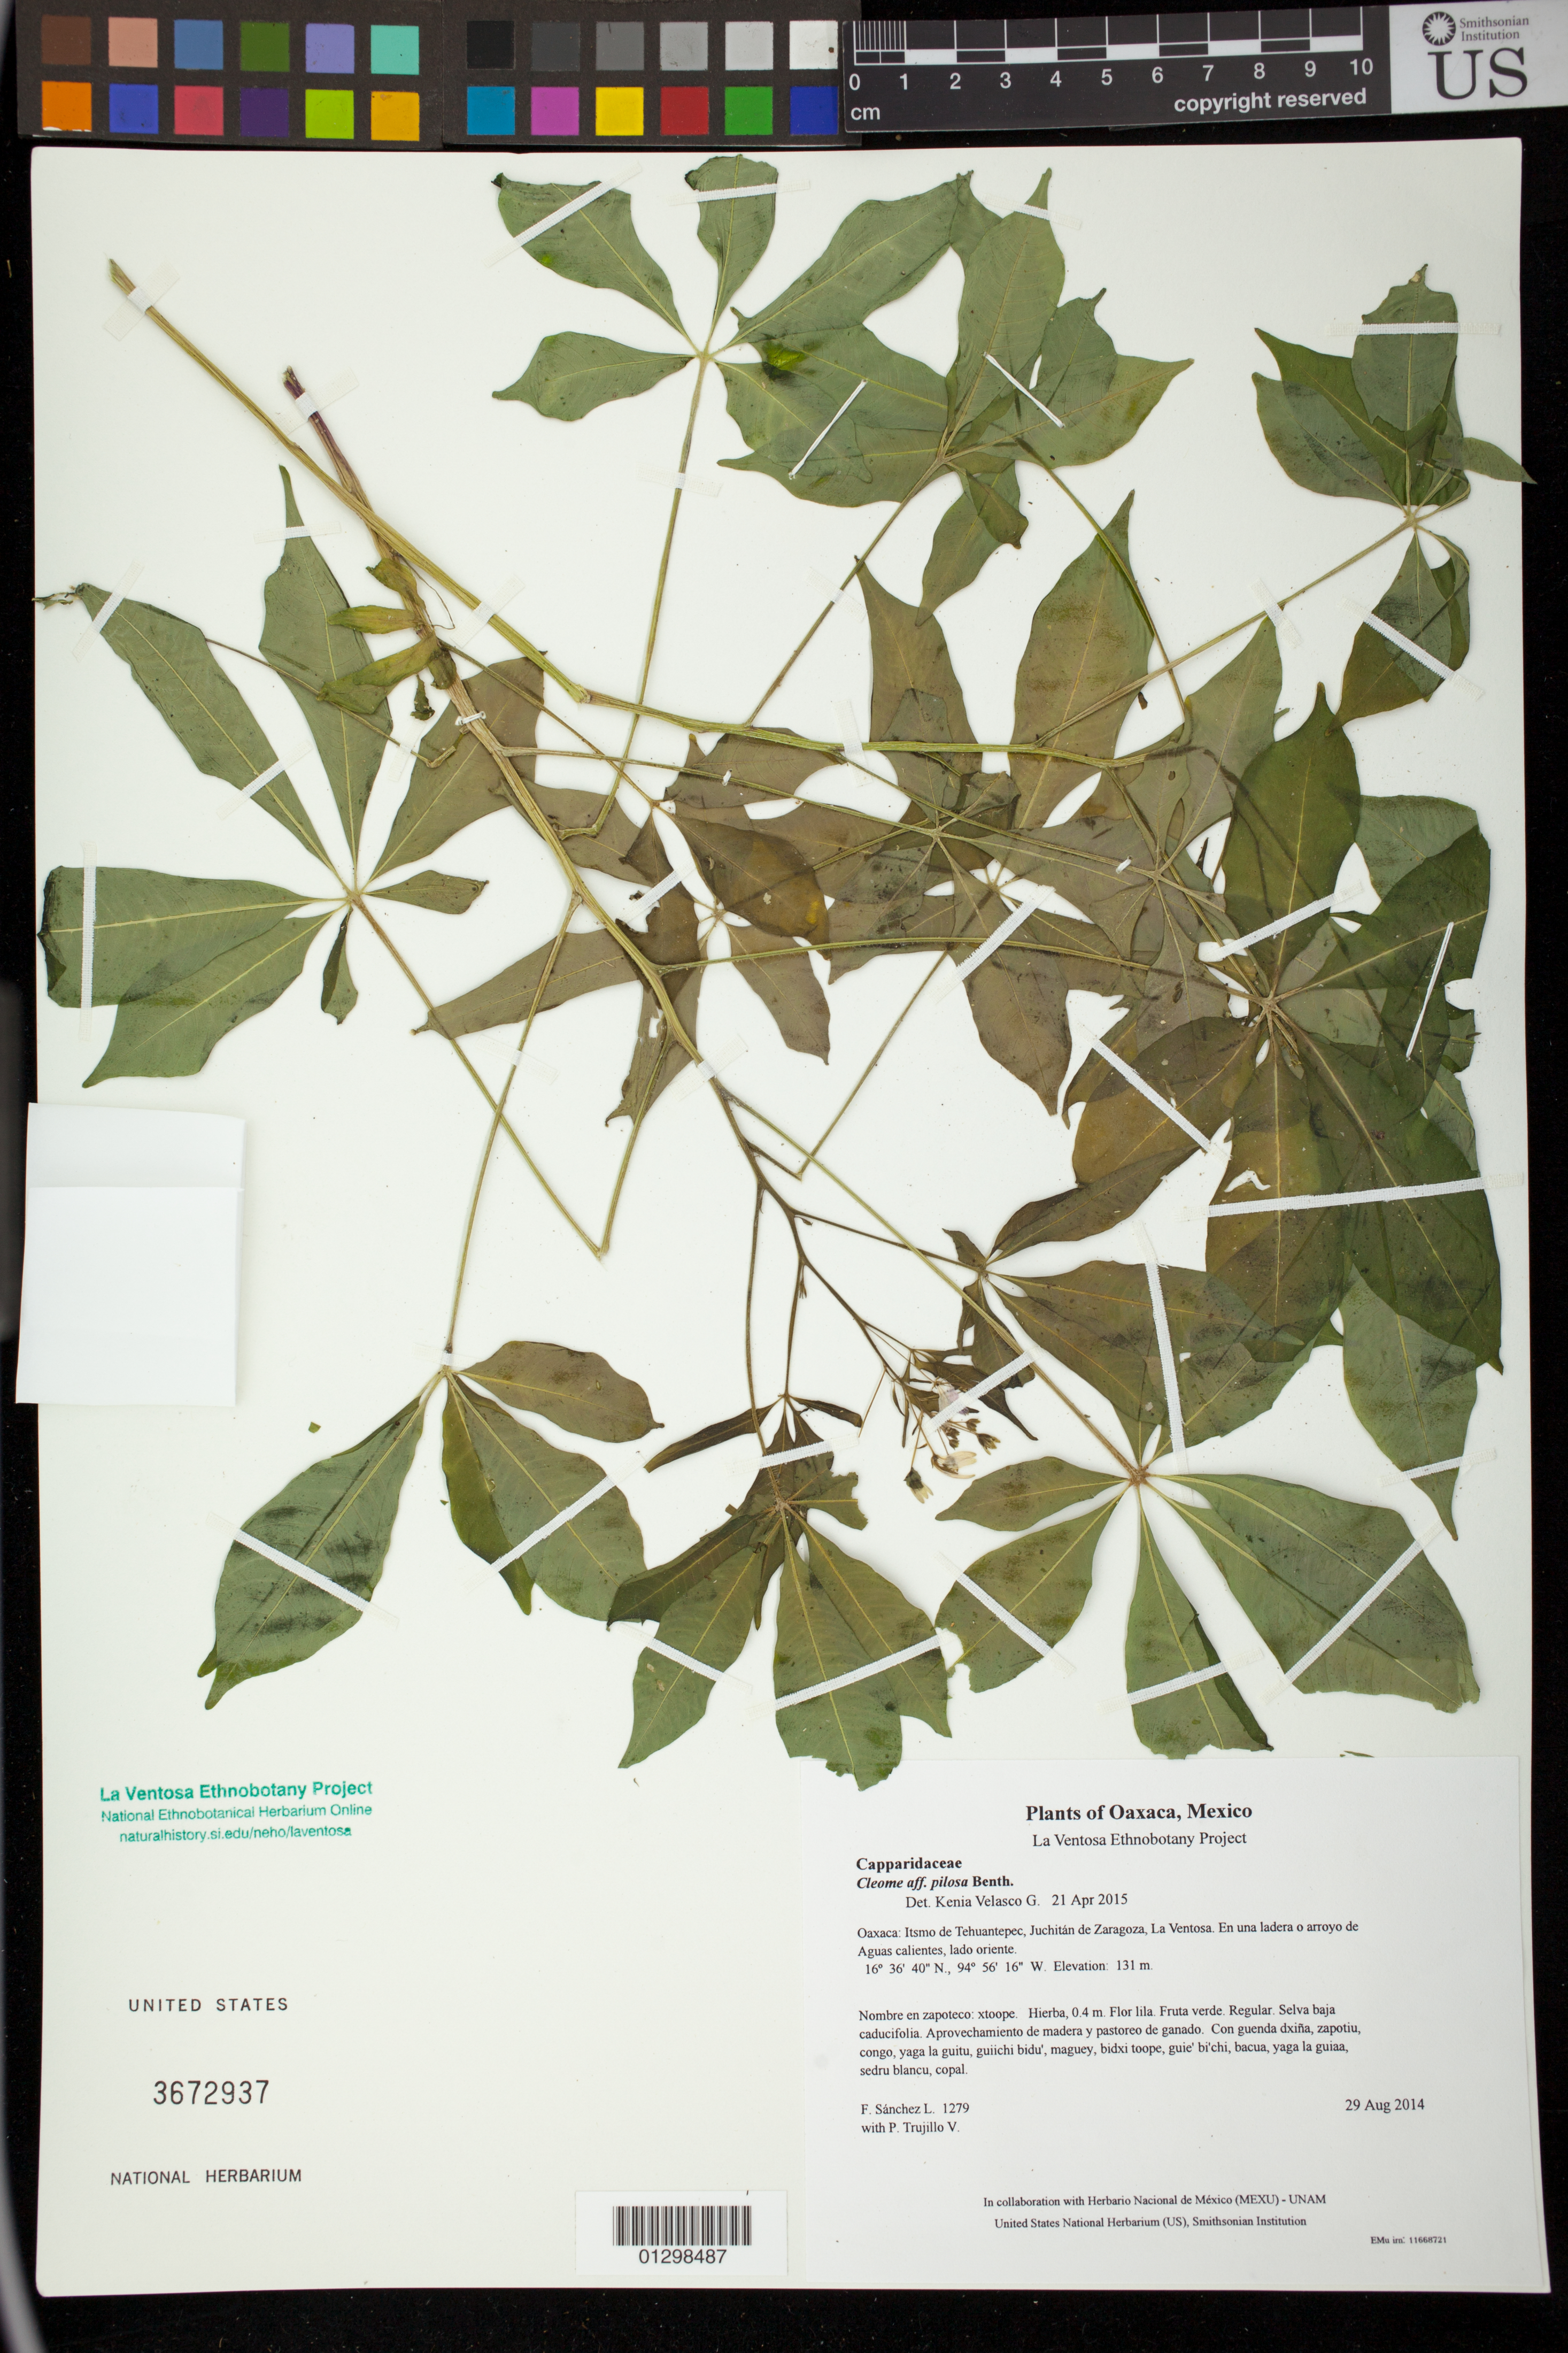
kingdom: Plantae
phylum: Tracheophyta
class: Magnoliopsida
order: Brassicales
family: Cleomaceae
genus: Cochranella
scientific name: Cochranella pilosa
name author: (Benth.) E.M. McGinty & Roalson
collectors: F. Sánchez L. & P. Trujillo V.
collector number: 1279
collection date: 2014-08-29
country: Mexico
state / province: Oaxaca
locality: Itsmo de Tehuantepec, Juchitán de Zaragoza, La Ventosa. En una ladera o arroyo de Aguas calientes, lado oriente.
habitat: Selva baja caducifolia. Aprovechamiento de madera y pastoreo de ganado.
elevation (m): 131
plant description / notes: JEBOT, MEXU, SERO, US; Guixi bandaga. 0.4 m. Guie' lila. Cuaananaxhi naga'. Nuu.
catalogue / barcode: US 3672937